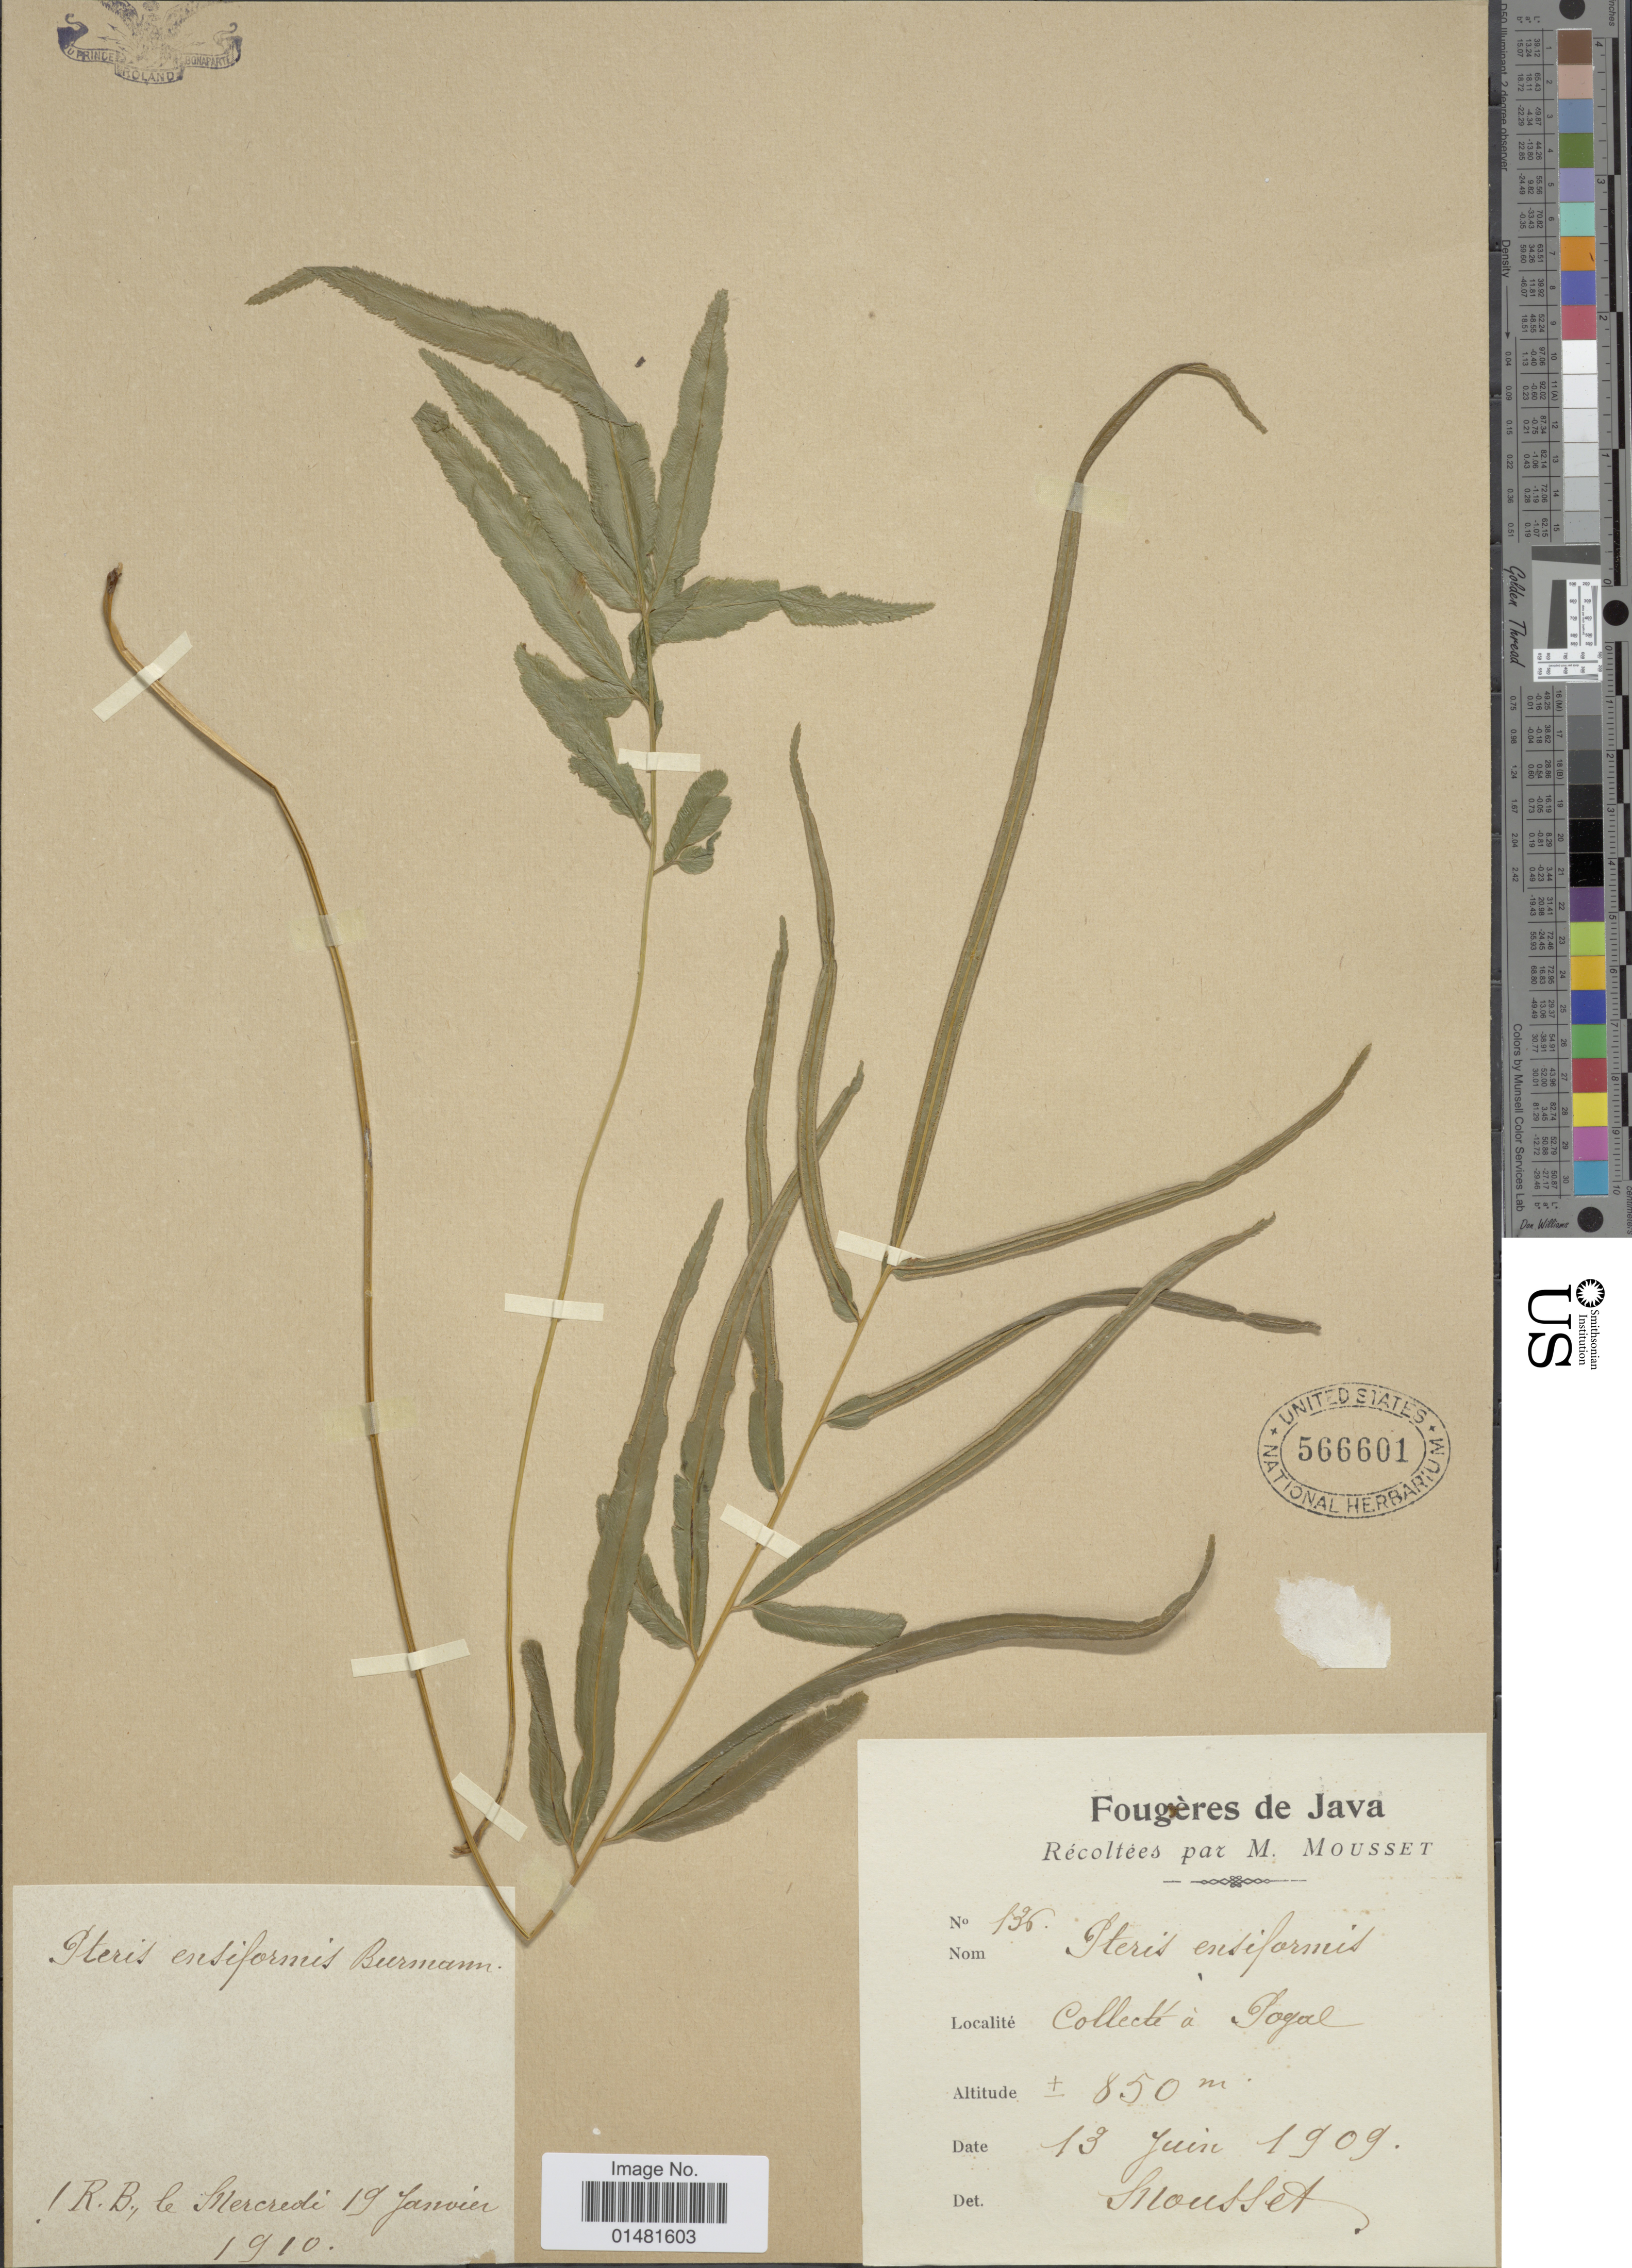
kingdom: Plantae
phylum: Tracheophyta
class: Polypodiopsida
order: Polypodiales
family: Pteridaceae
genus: Pteris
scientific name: Pteris ensiformis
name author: Burm. f.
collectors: Mousset, --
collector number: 136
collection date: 1909-06-13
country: Indonesia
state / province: Java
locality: Collecte a Pogal.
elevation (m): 850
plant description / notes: Corrected "Á Togal" to Collecte a Pogal.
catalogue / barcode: US 566601